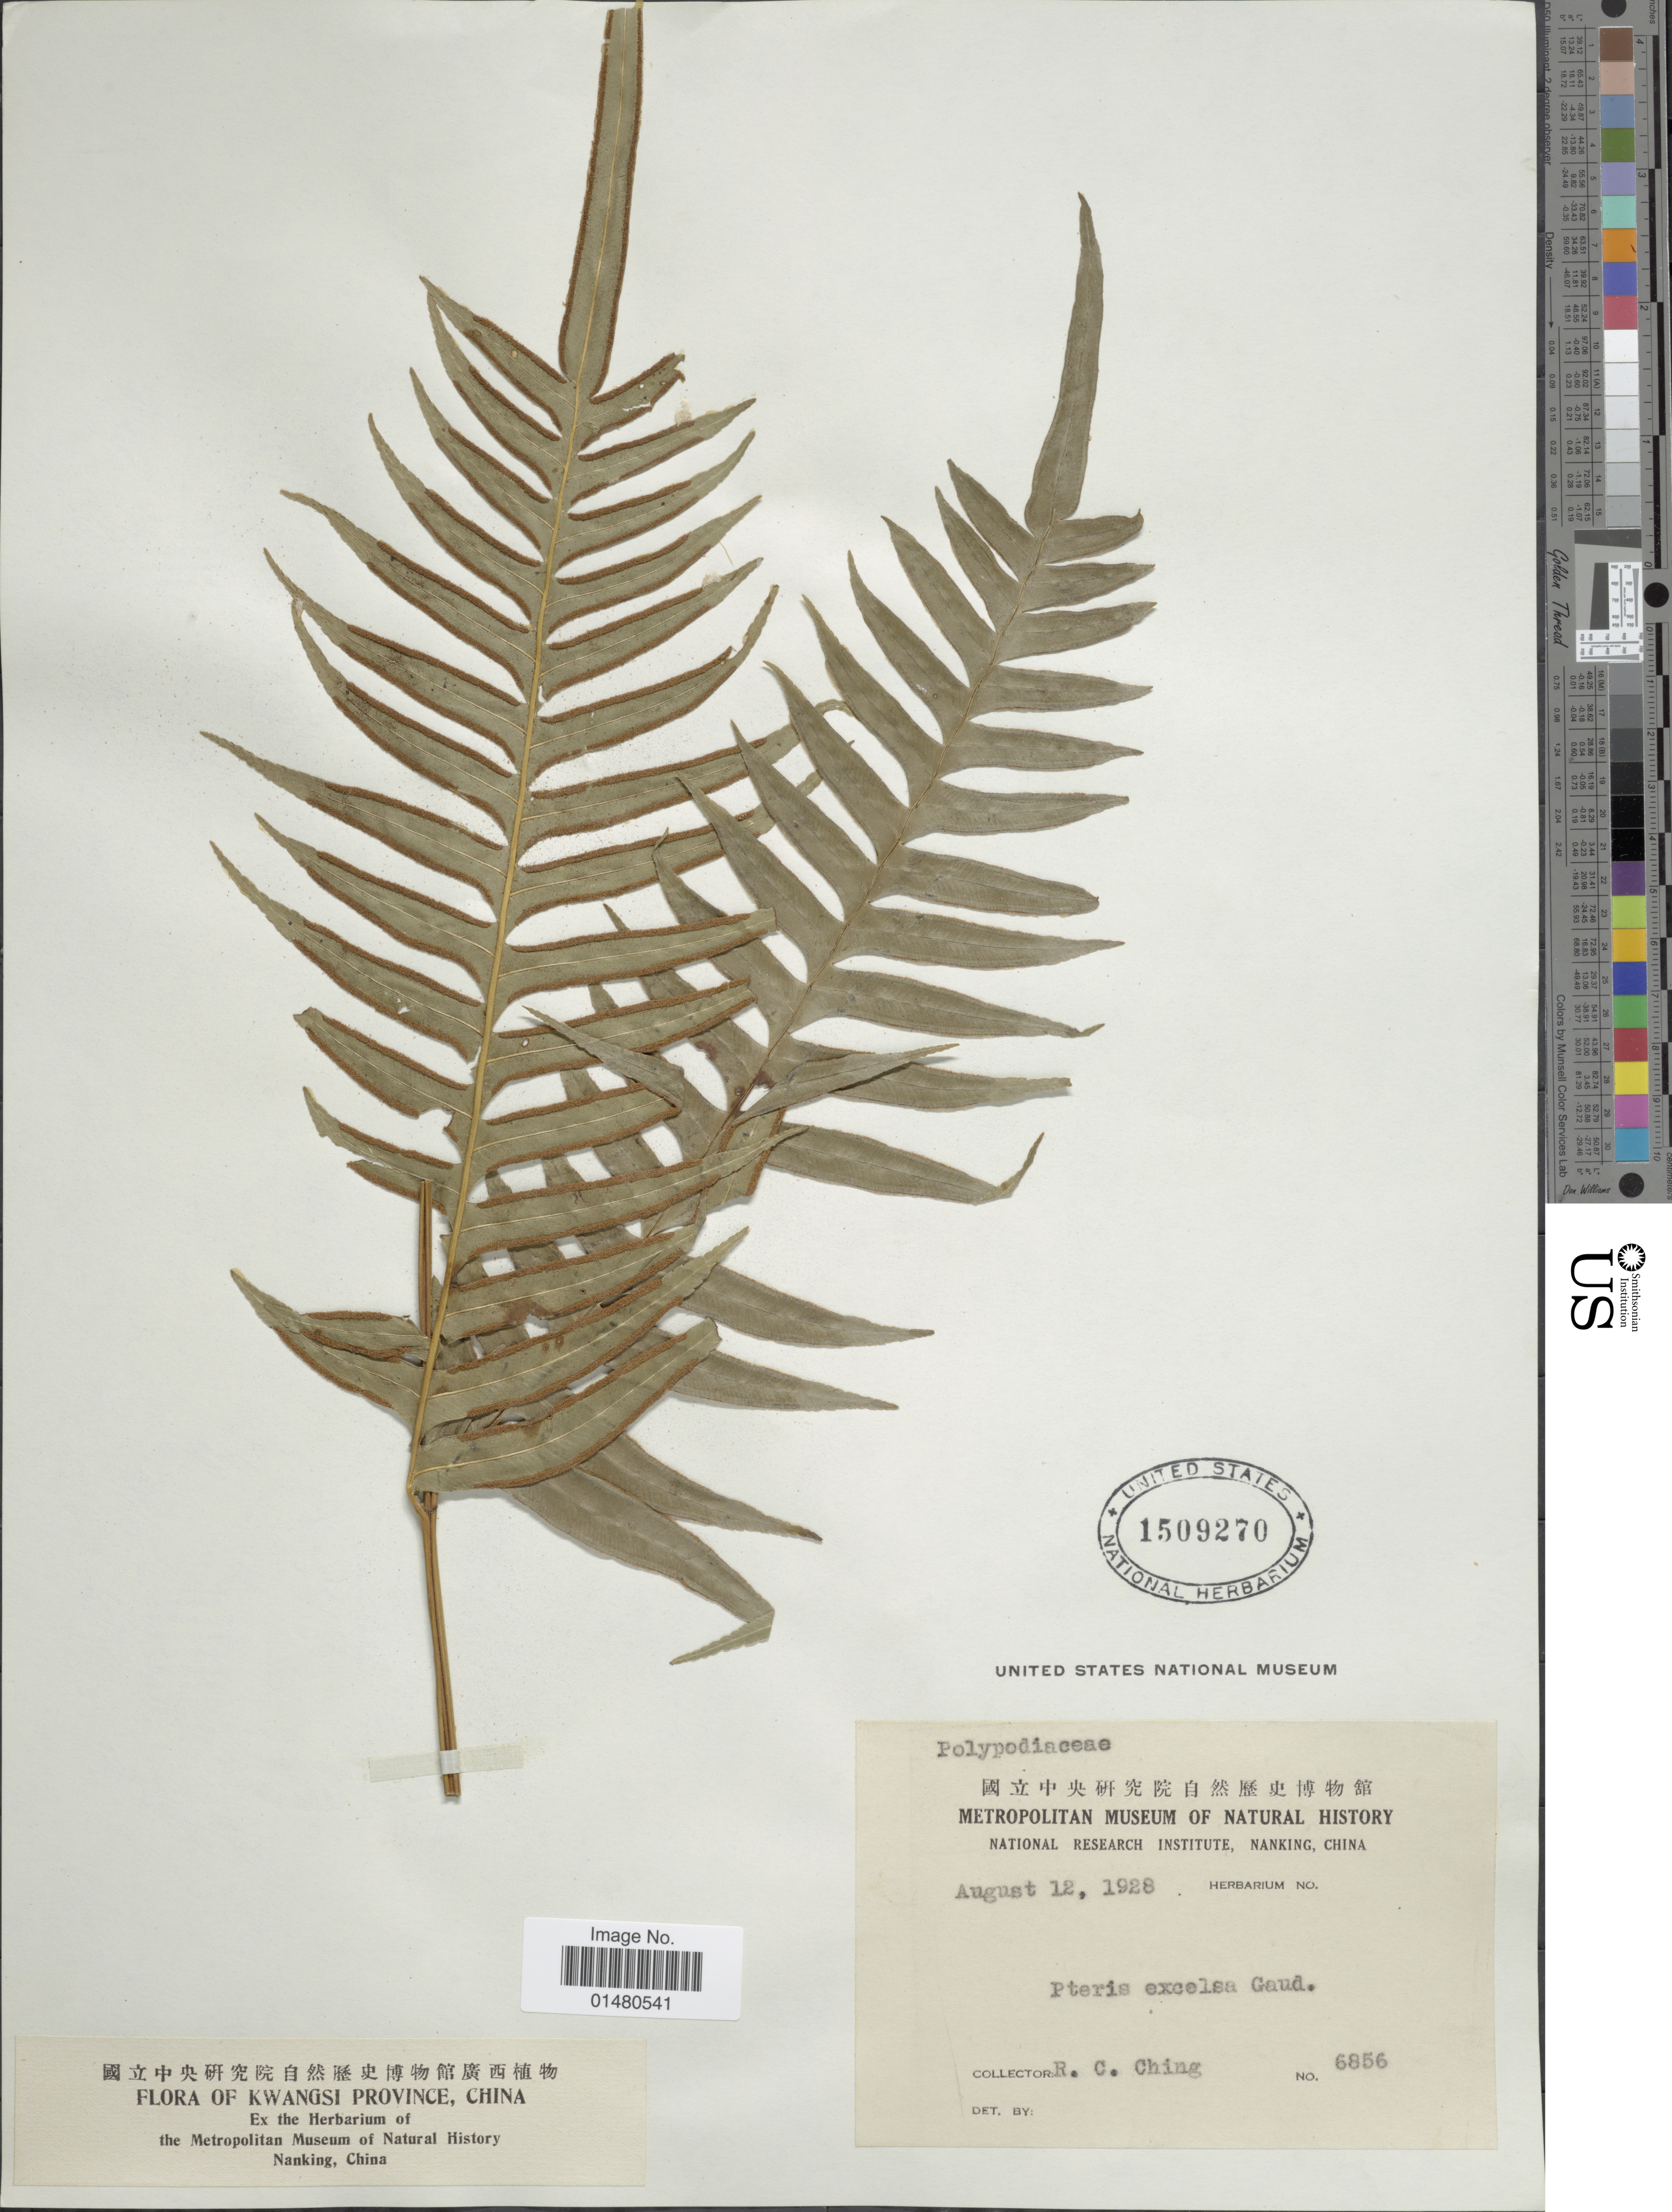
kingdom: Plantae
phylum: Tracheophyta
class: Polypodiopsida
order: Polypodiales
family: Pteridaceae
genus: Pteris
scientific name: Pteris excelsa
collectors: R. C. Ching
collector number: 6856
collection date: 1928-08-12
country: China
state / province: Guangxi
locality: Kwangsi Province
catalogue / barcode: US 1509270